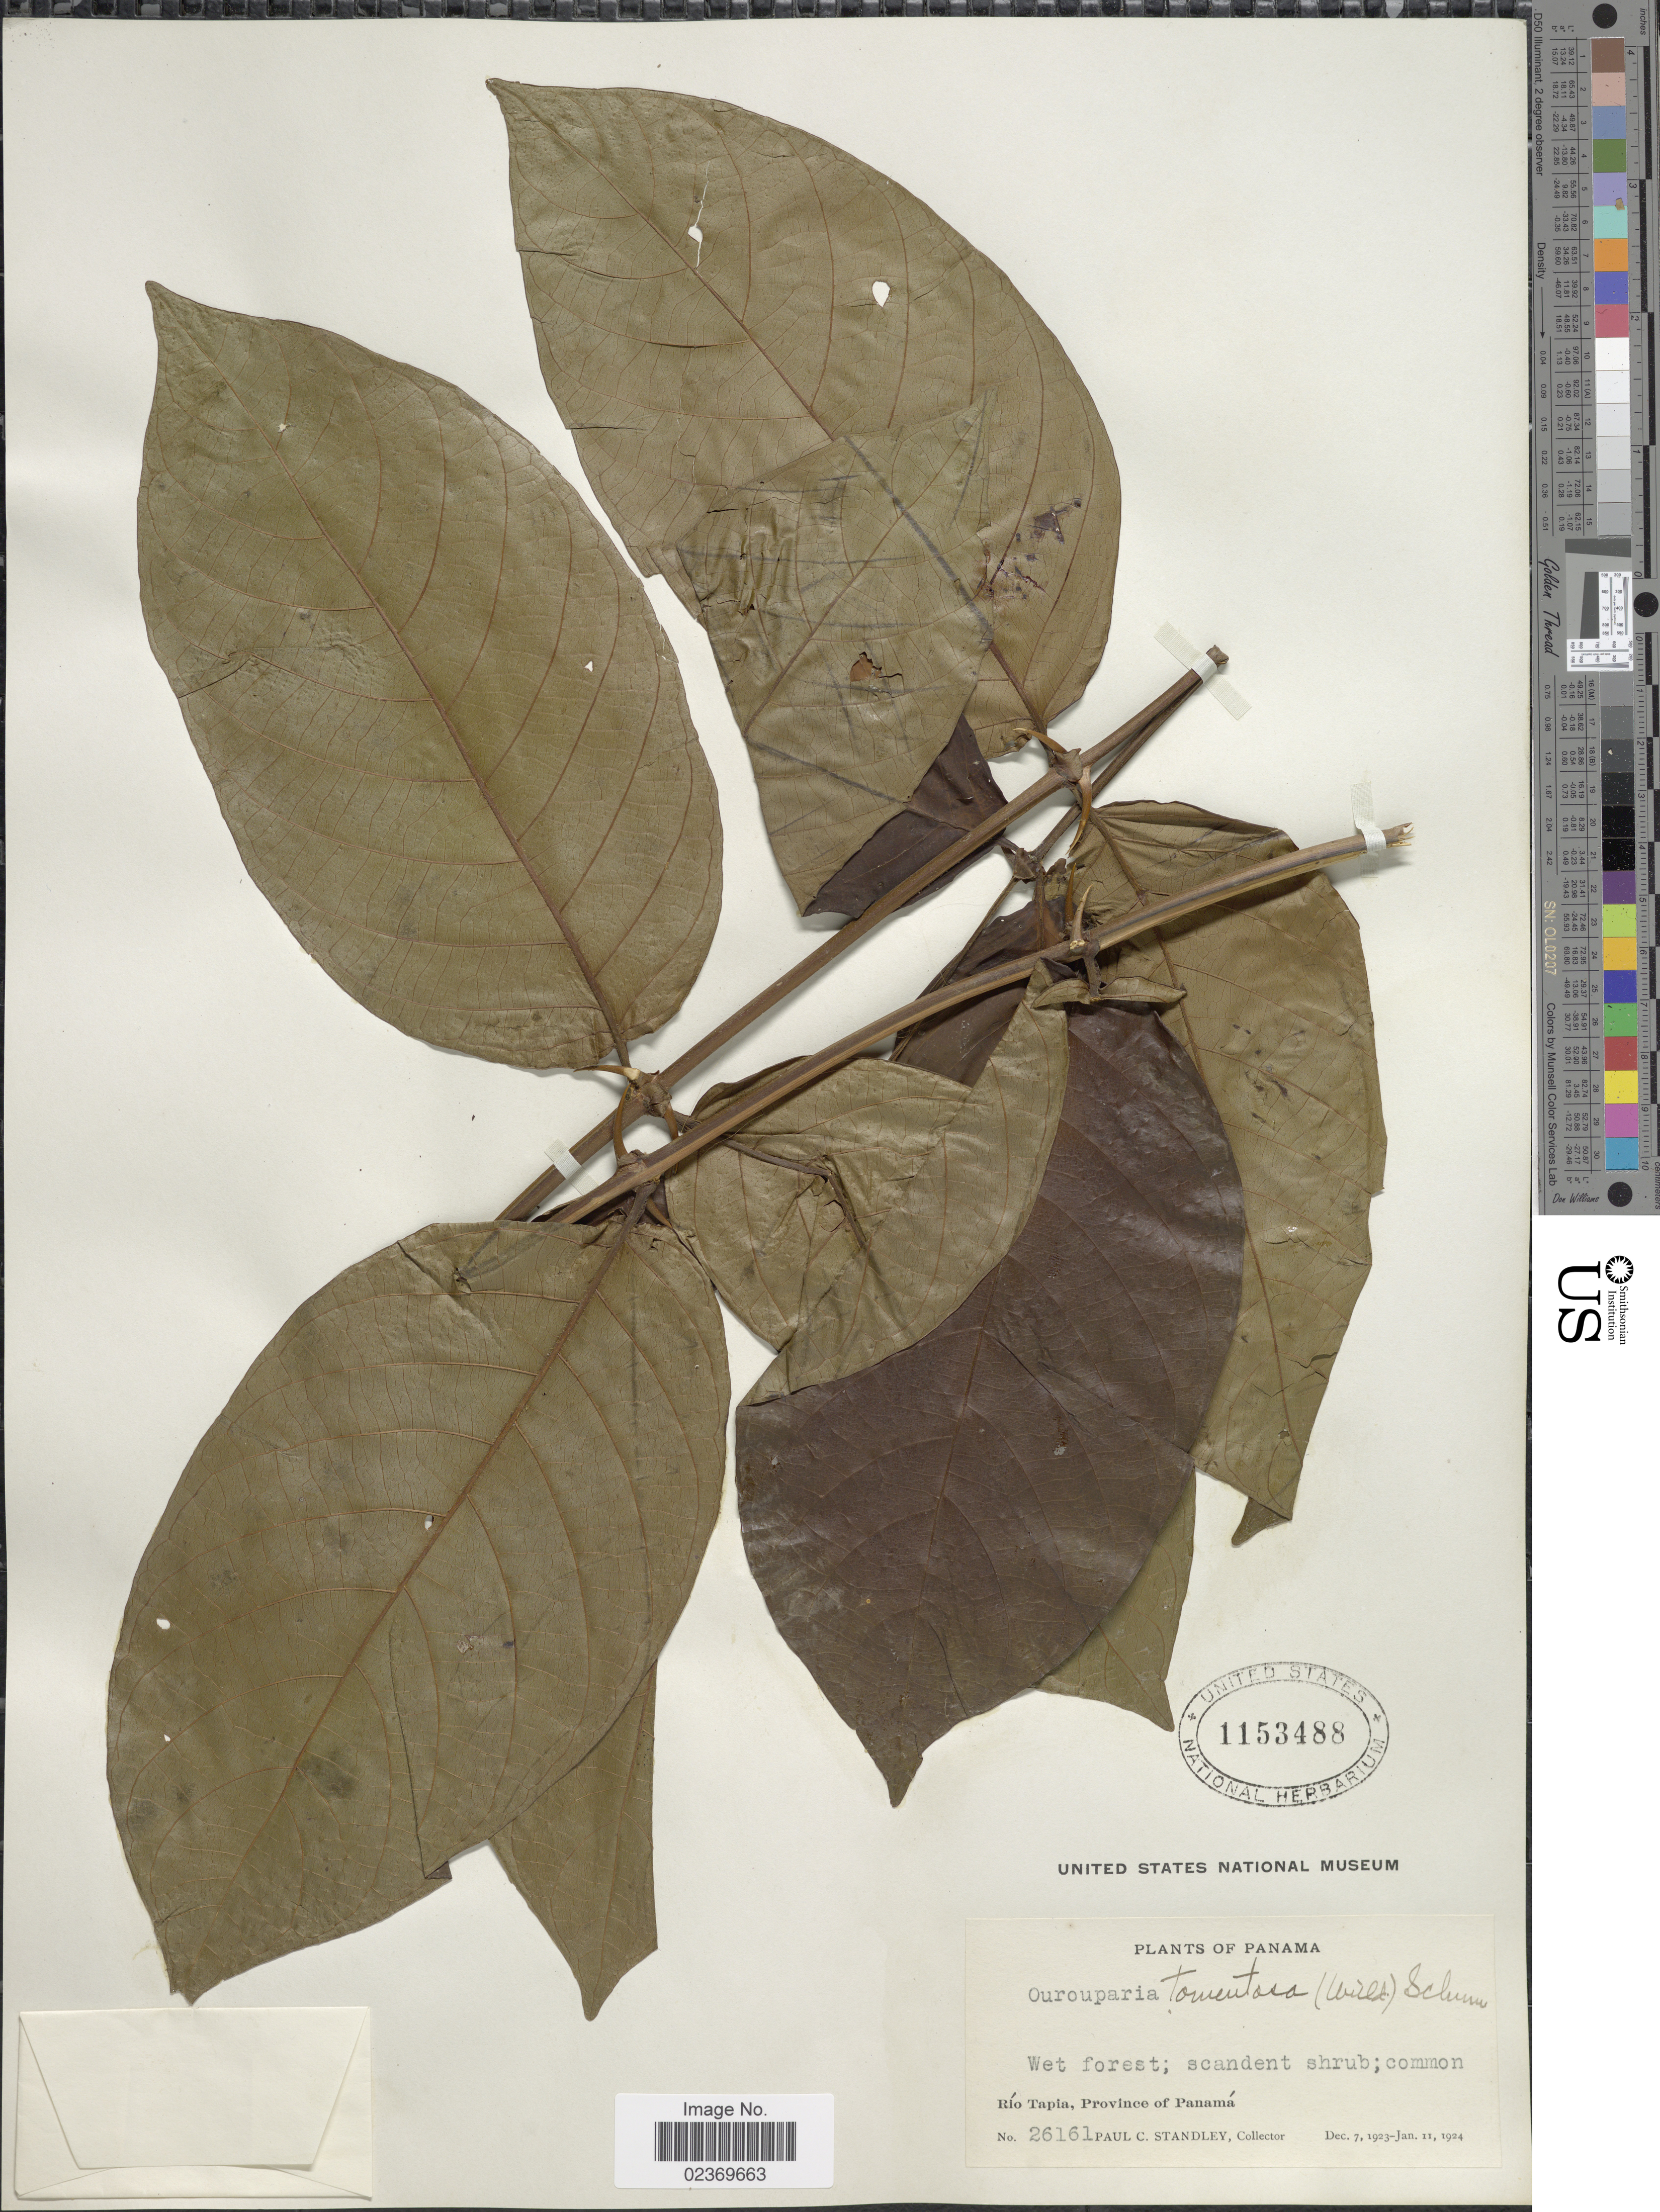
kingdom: Plantae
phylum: Tracheophyta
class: Magnoliopsida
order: Gentianales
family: Rubiaceae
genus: Uncaria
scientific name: Uncaria tomentosa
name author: (Willd. ex Roem. & Schult.) DC.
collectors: P. C. Standley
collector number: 26161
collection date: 1923-12-07/1924-01-11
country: Panama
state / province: Panamá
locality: Rio Tapia, Province of Panama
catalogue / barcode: US 1153488